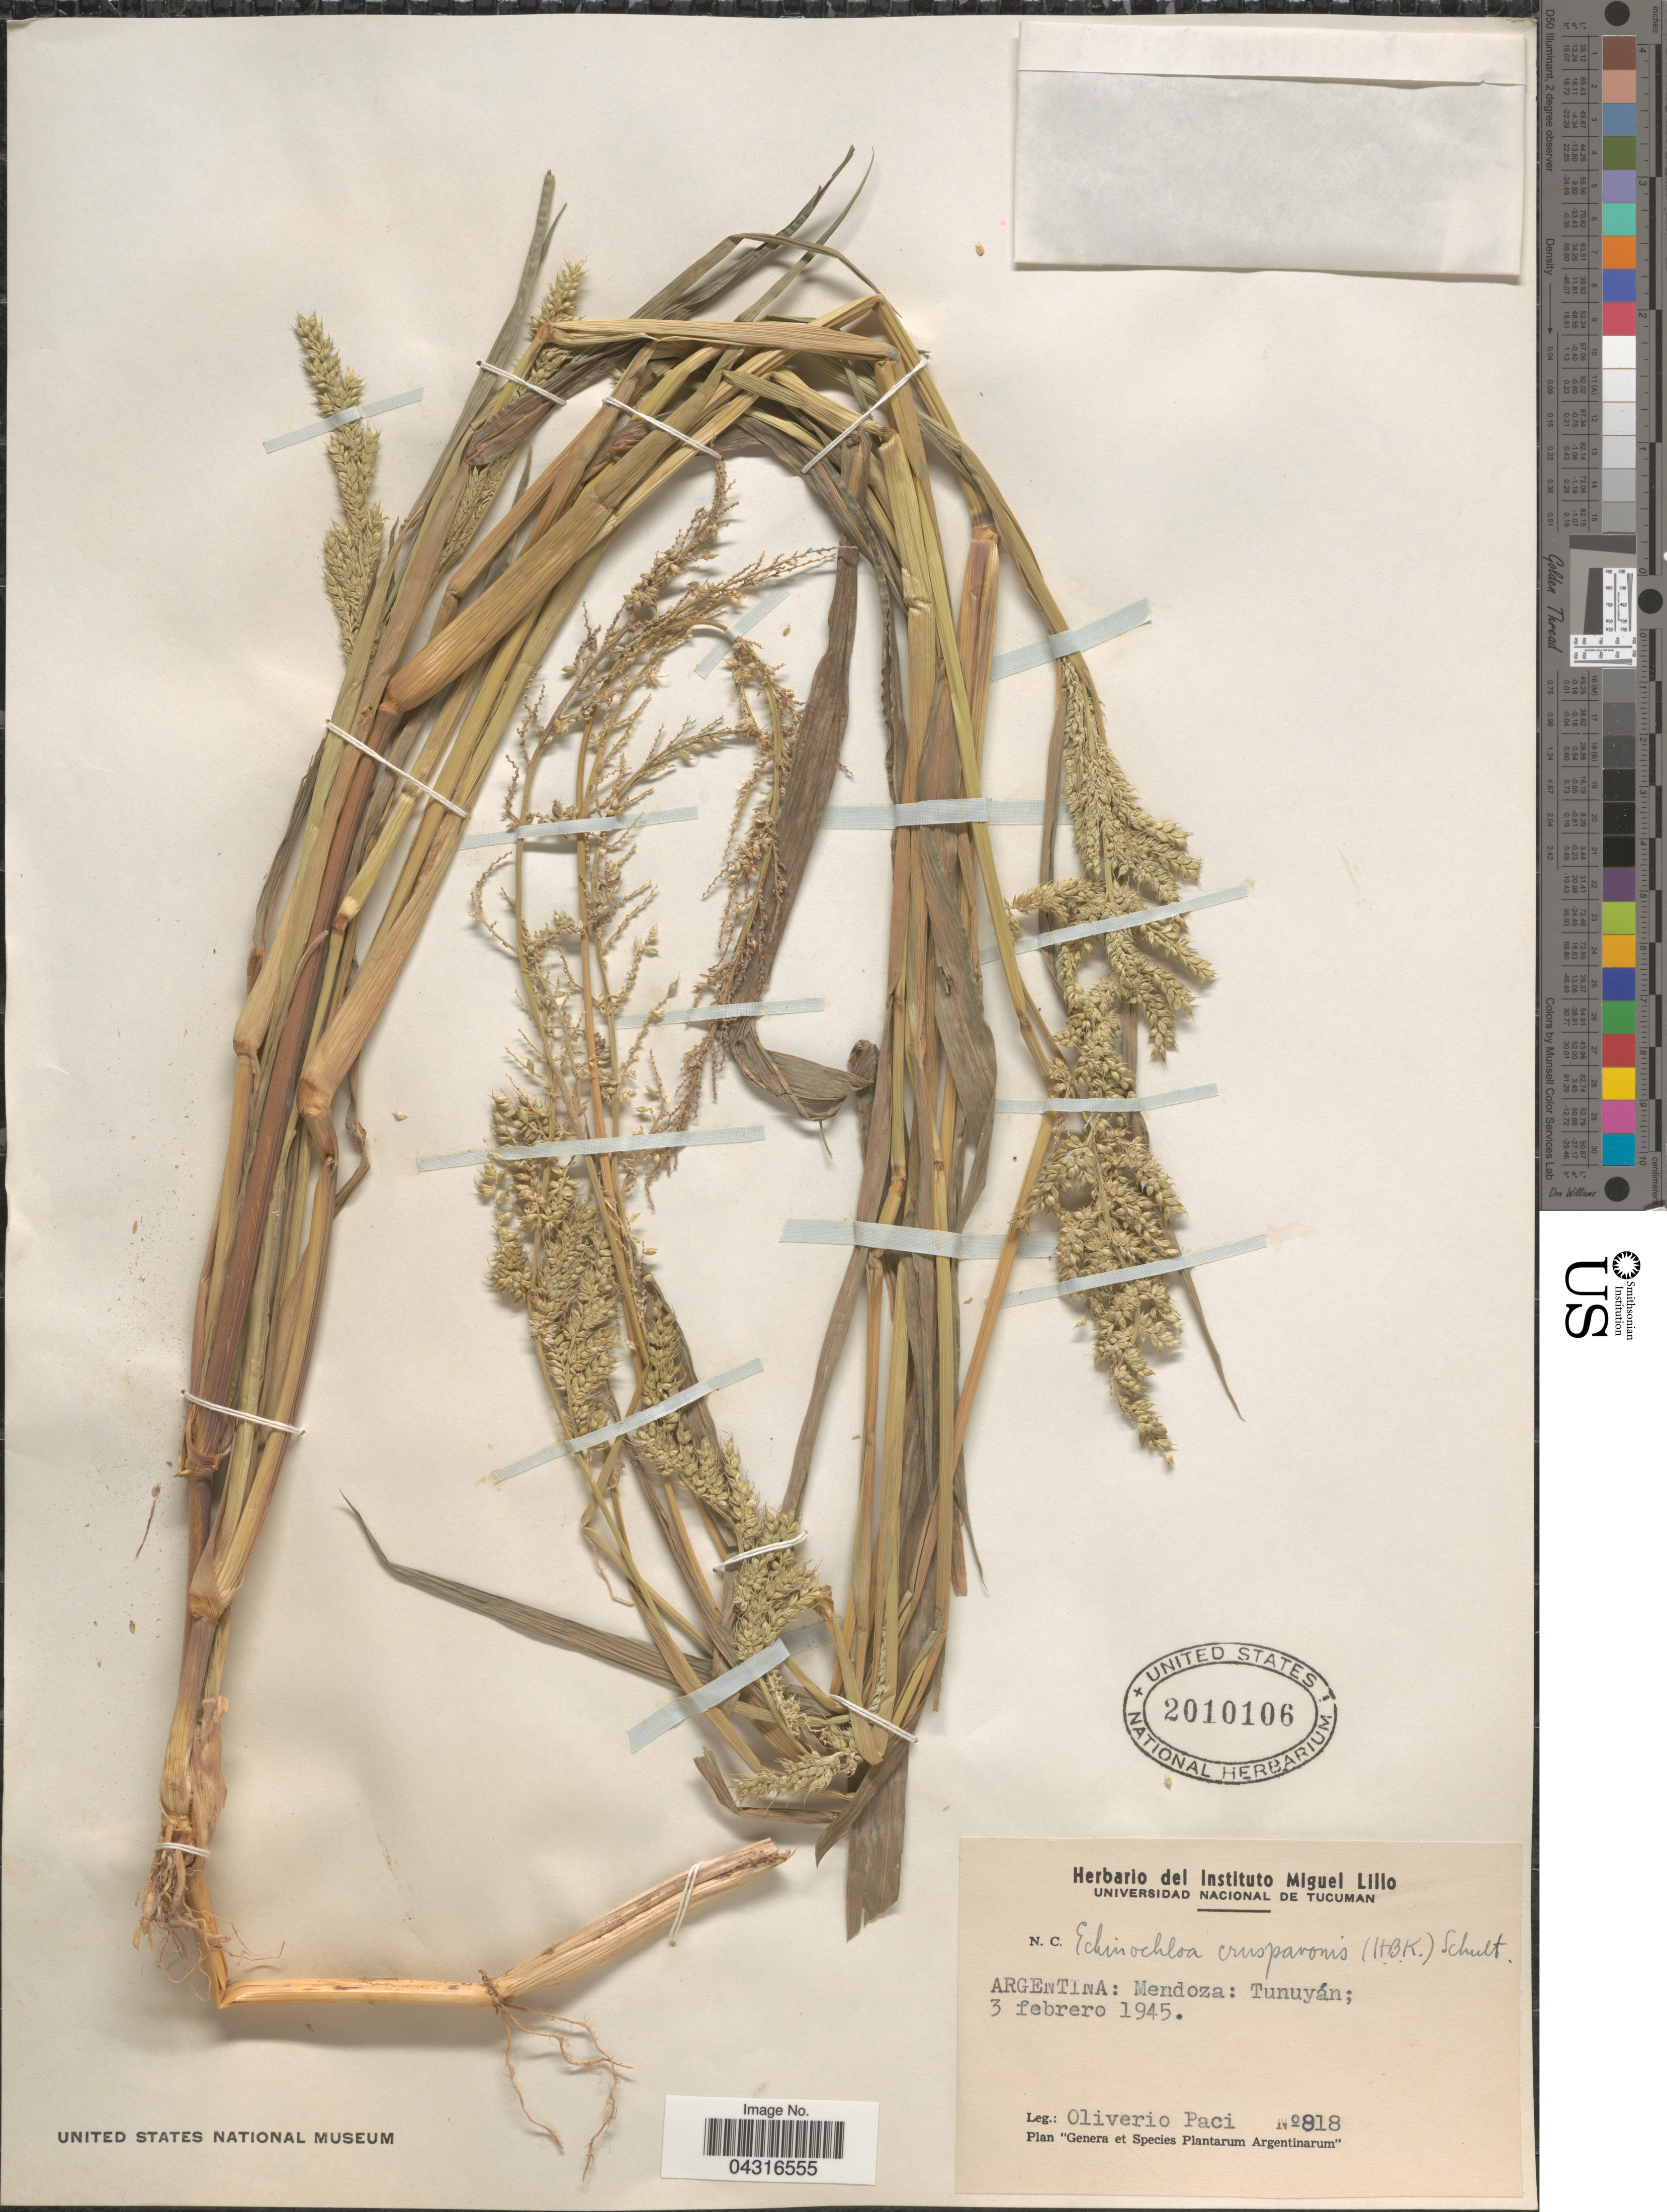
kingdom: Plantae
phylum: Tracheophyta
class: Liliopsida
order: Poales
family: Poaceae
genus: Echinochloa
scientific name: Echinochloa crus-pavonis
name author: (Kunth) Schult.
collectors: O. Paci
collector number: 818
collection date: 1945-02-03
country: Argentina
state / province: Mendoza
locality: Tunuyán.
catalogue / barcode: US 2010106